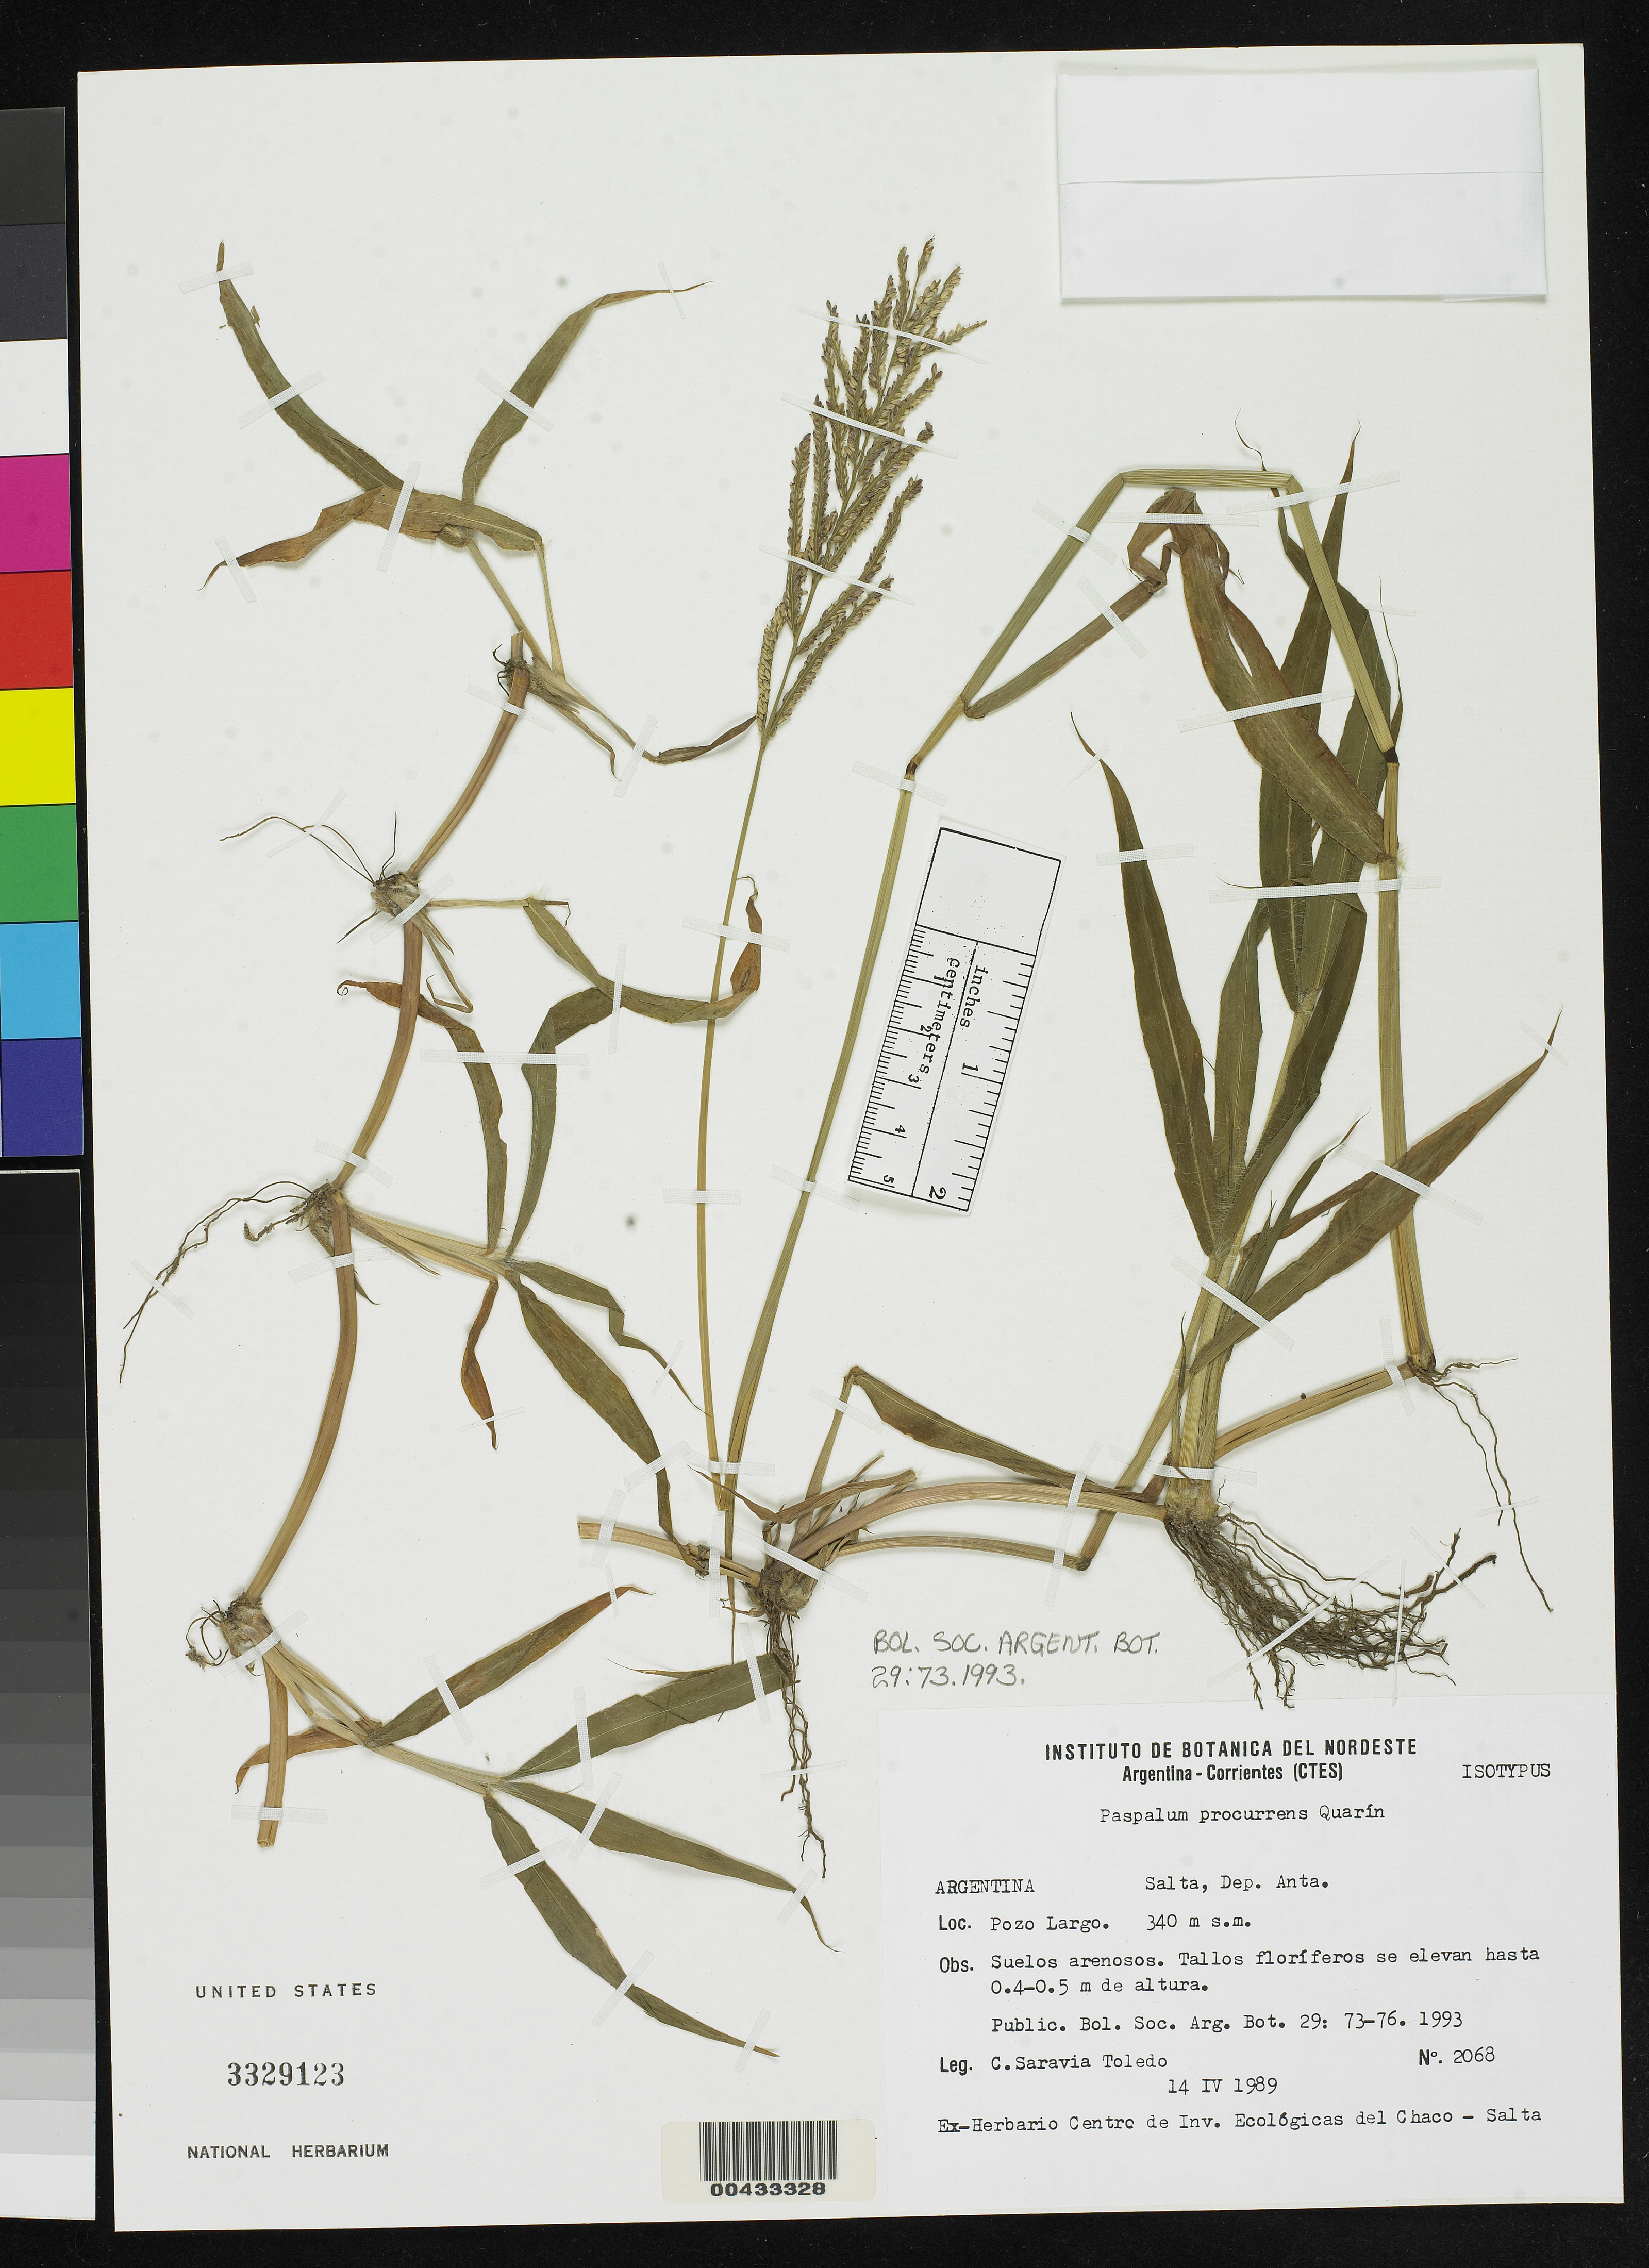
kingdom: Plantae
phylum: Tracheophyta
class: Liliopsida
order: Poales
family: Poaceae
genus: Paspalum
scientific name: Paspalum procurrens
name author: Quarin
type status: Isotype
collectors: C. Saravia T.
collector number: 2068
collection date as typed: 14 Apr 1989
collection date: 1989-04-14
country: Argentina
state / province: Salta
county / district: Anta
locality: Pozo Largo.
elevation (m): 340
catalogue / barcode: US 3329123